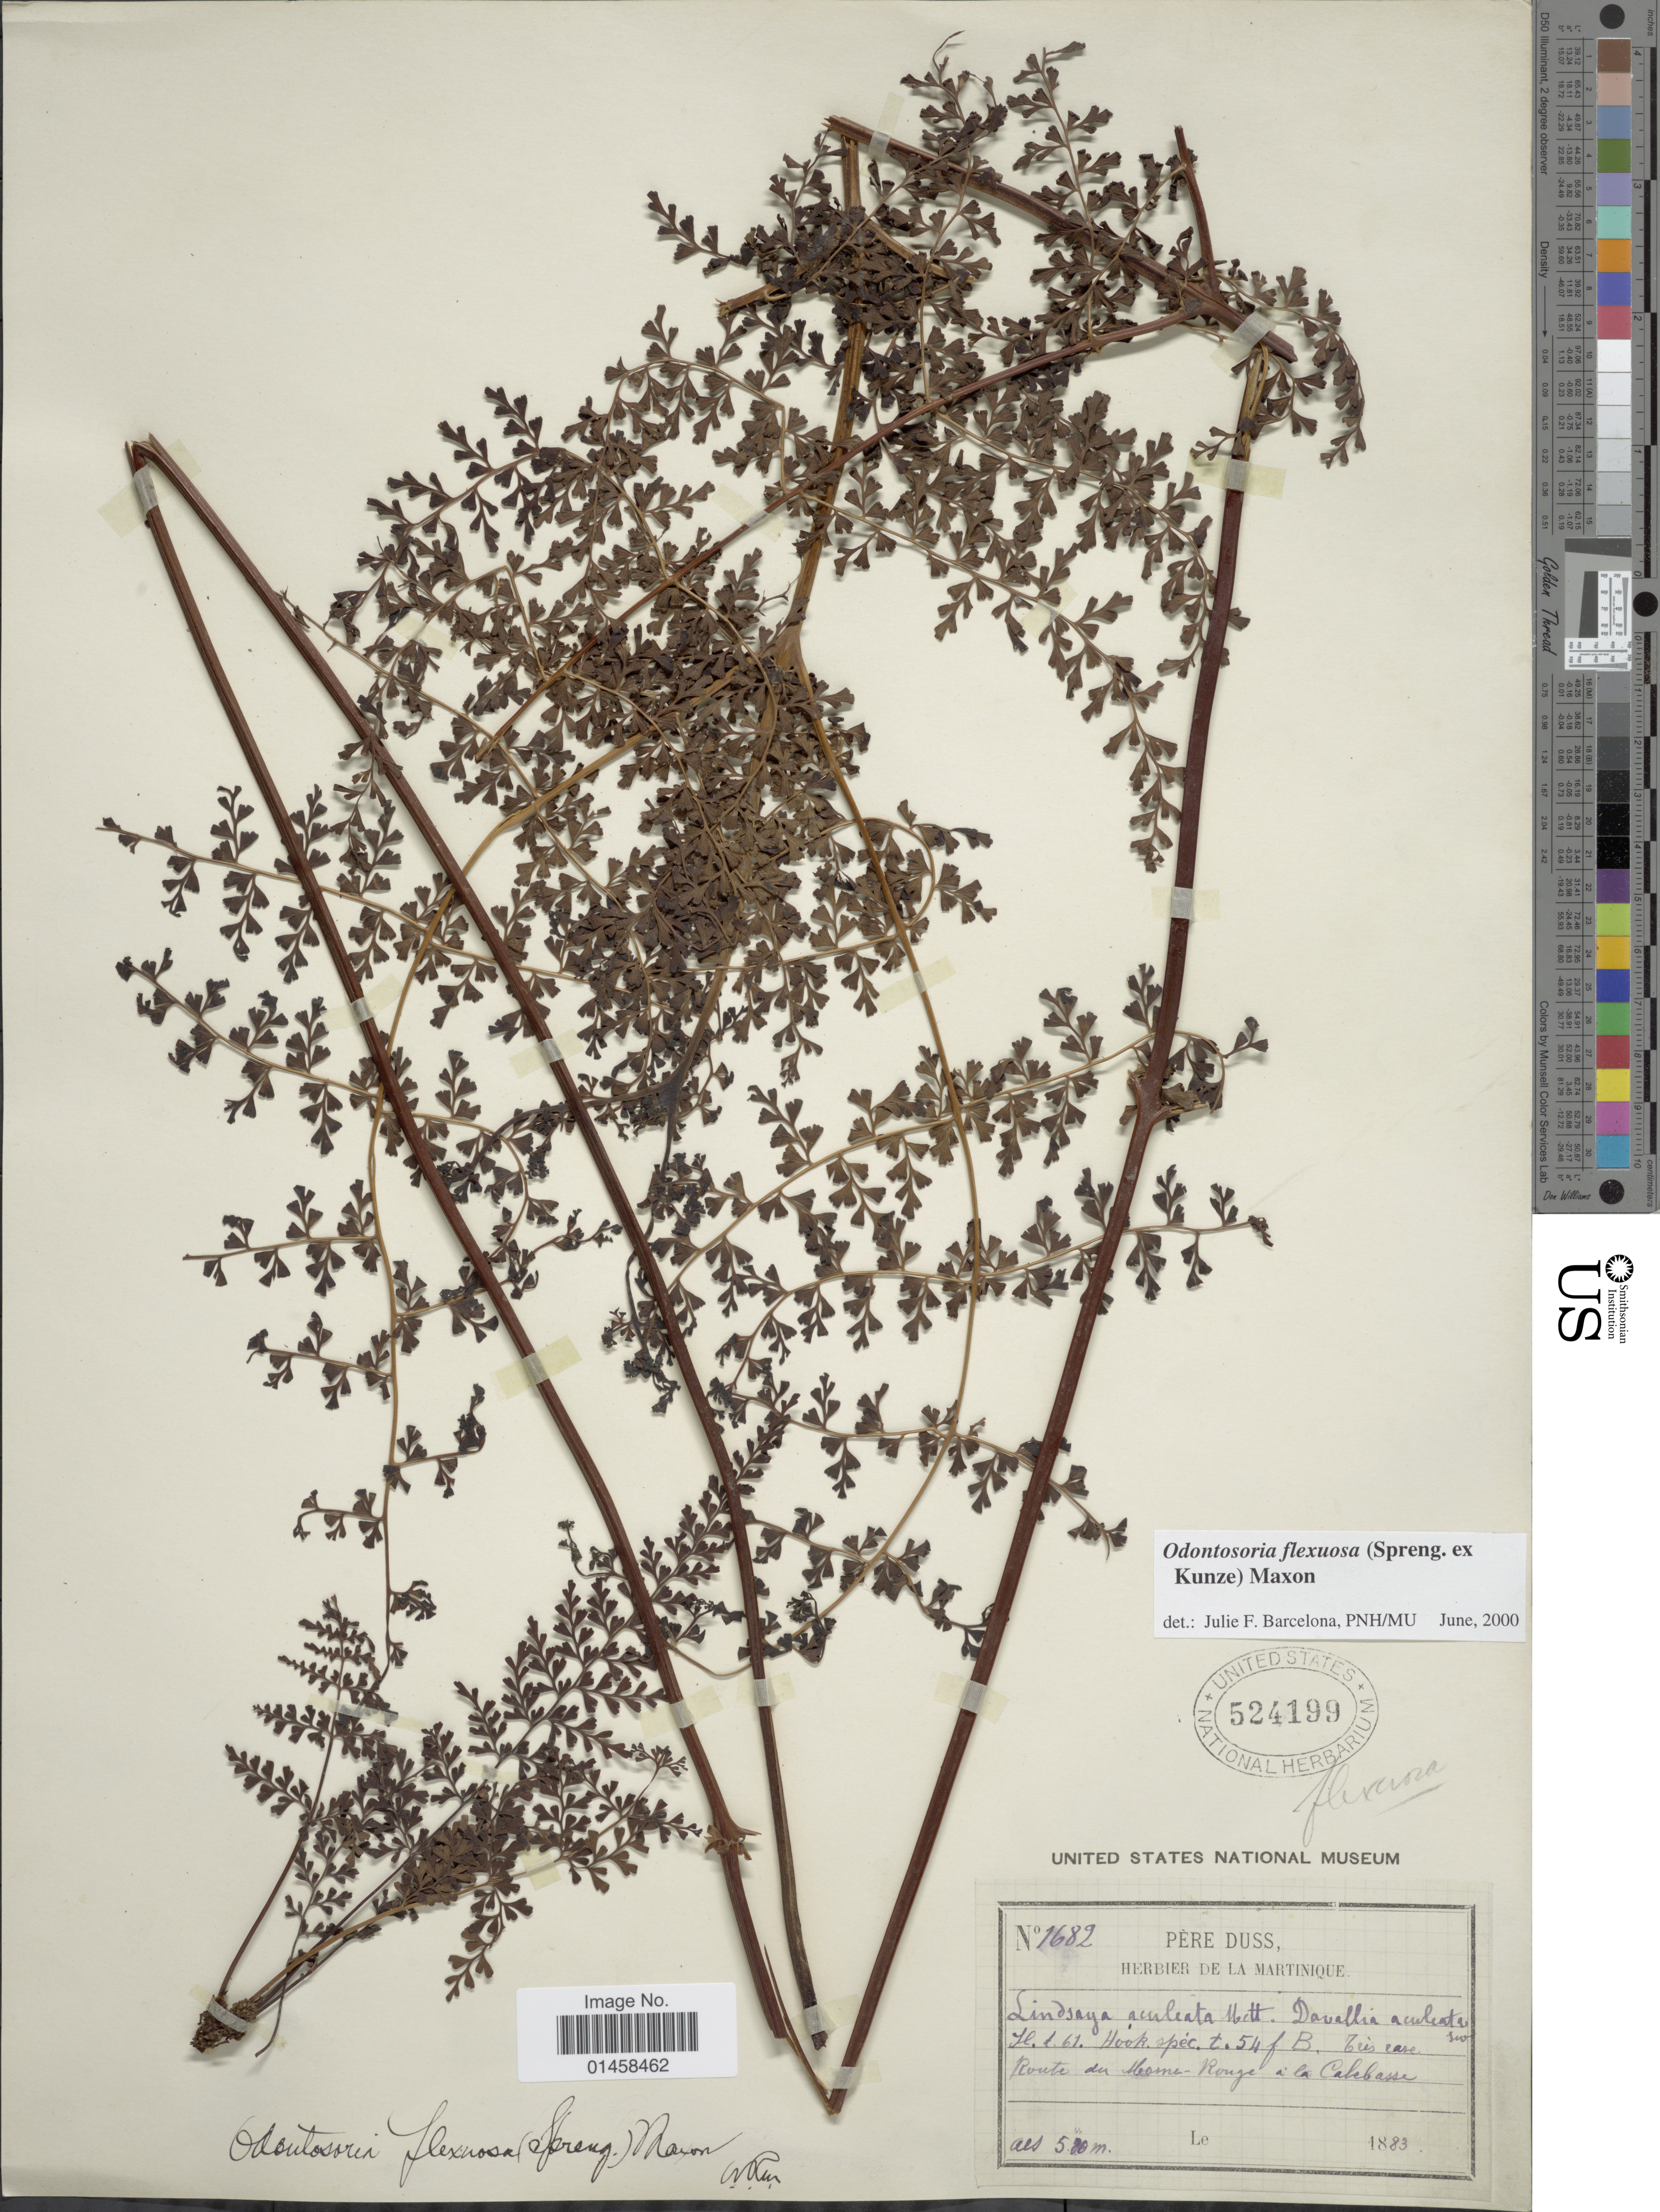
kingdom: Plantae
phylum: Tracheophyta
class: Polypodiopsida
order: Polypodiales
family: Lindsaeaceae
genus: Odontosoria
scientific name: Odontosoria flexuosa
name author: (Spreng. ex Kunze) Maxon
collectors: Père Duss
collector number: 1682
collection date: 1883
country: Martinique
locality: Route du Morne-Rouge a la Calebasse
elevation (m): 500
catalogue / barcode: US 524199